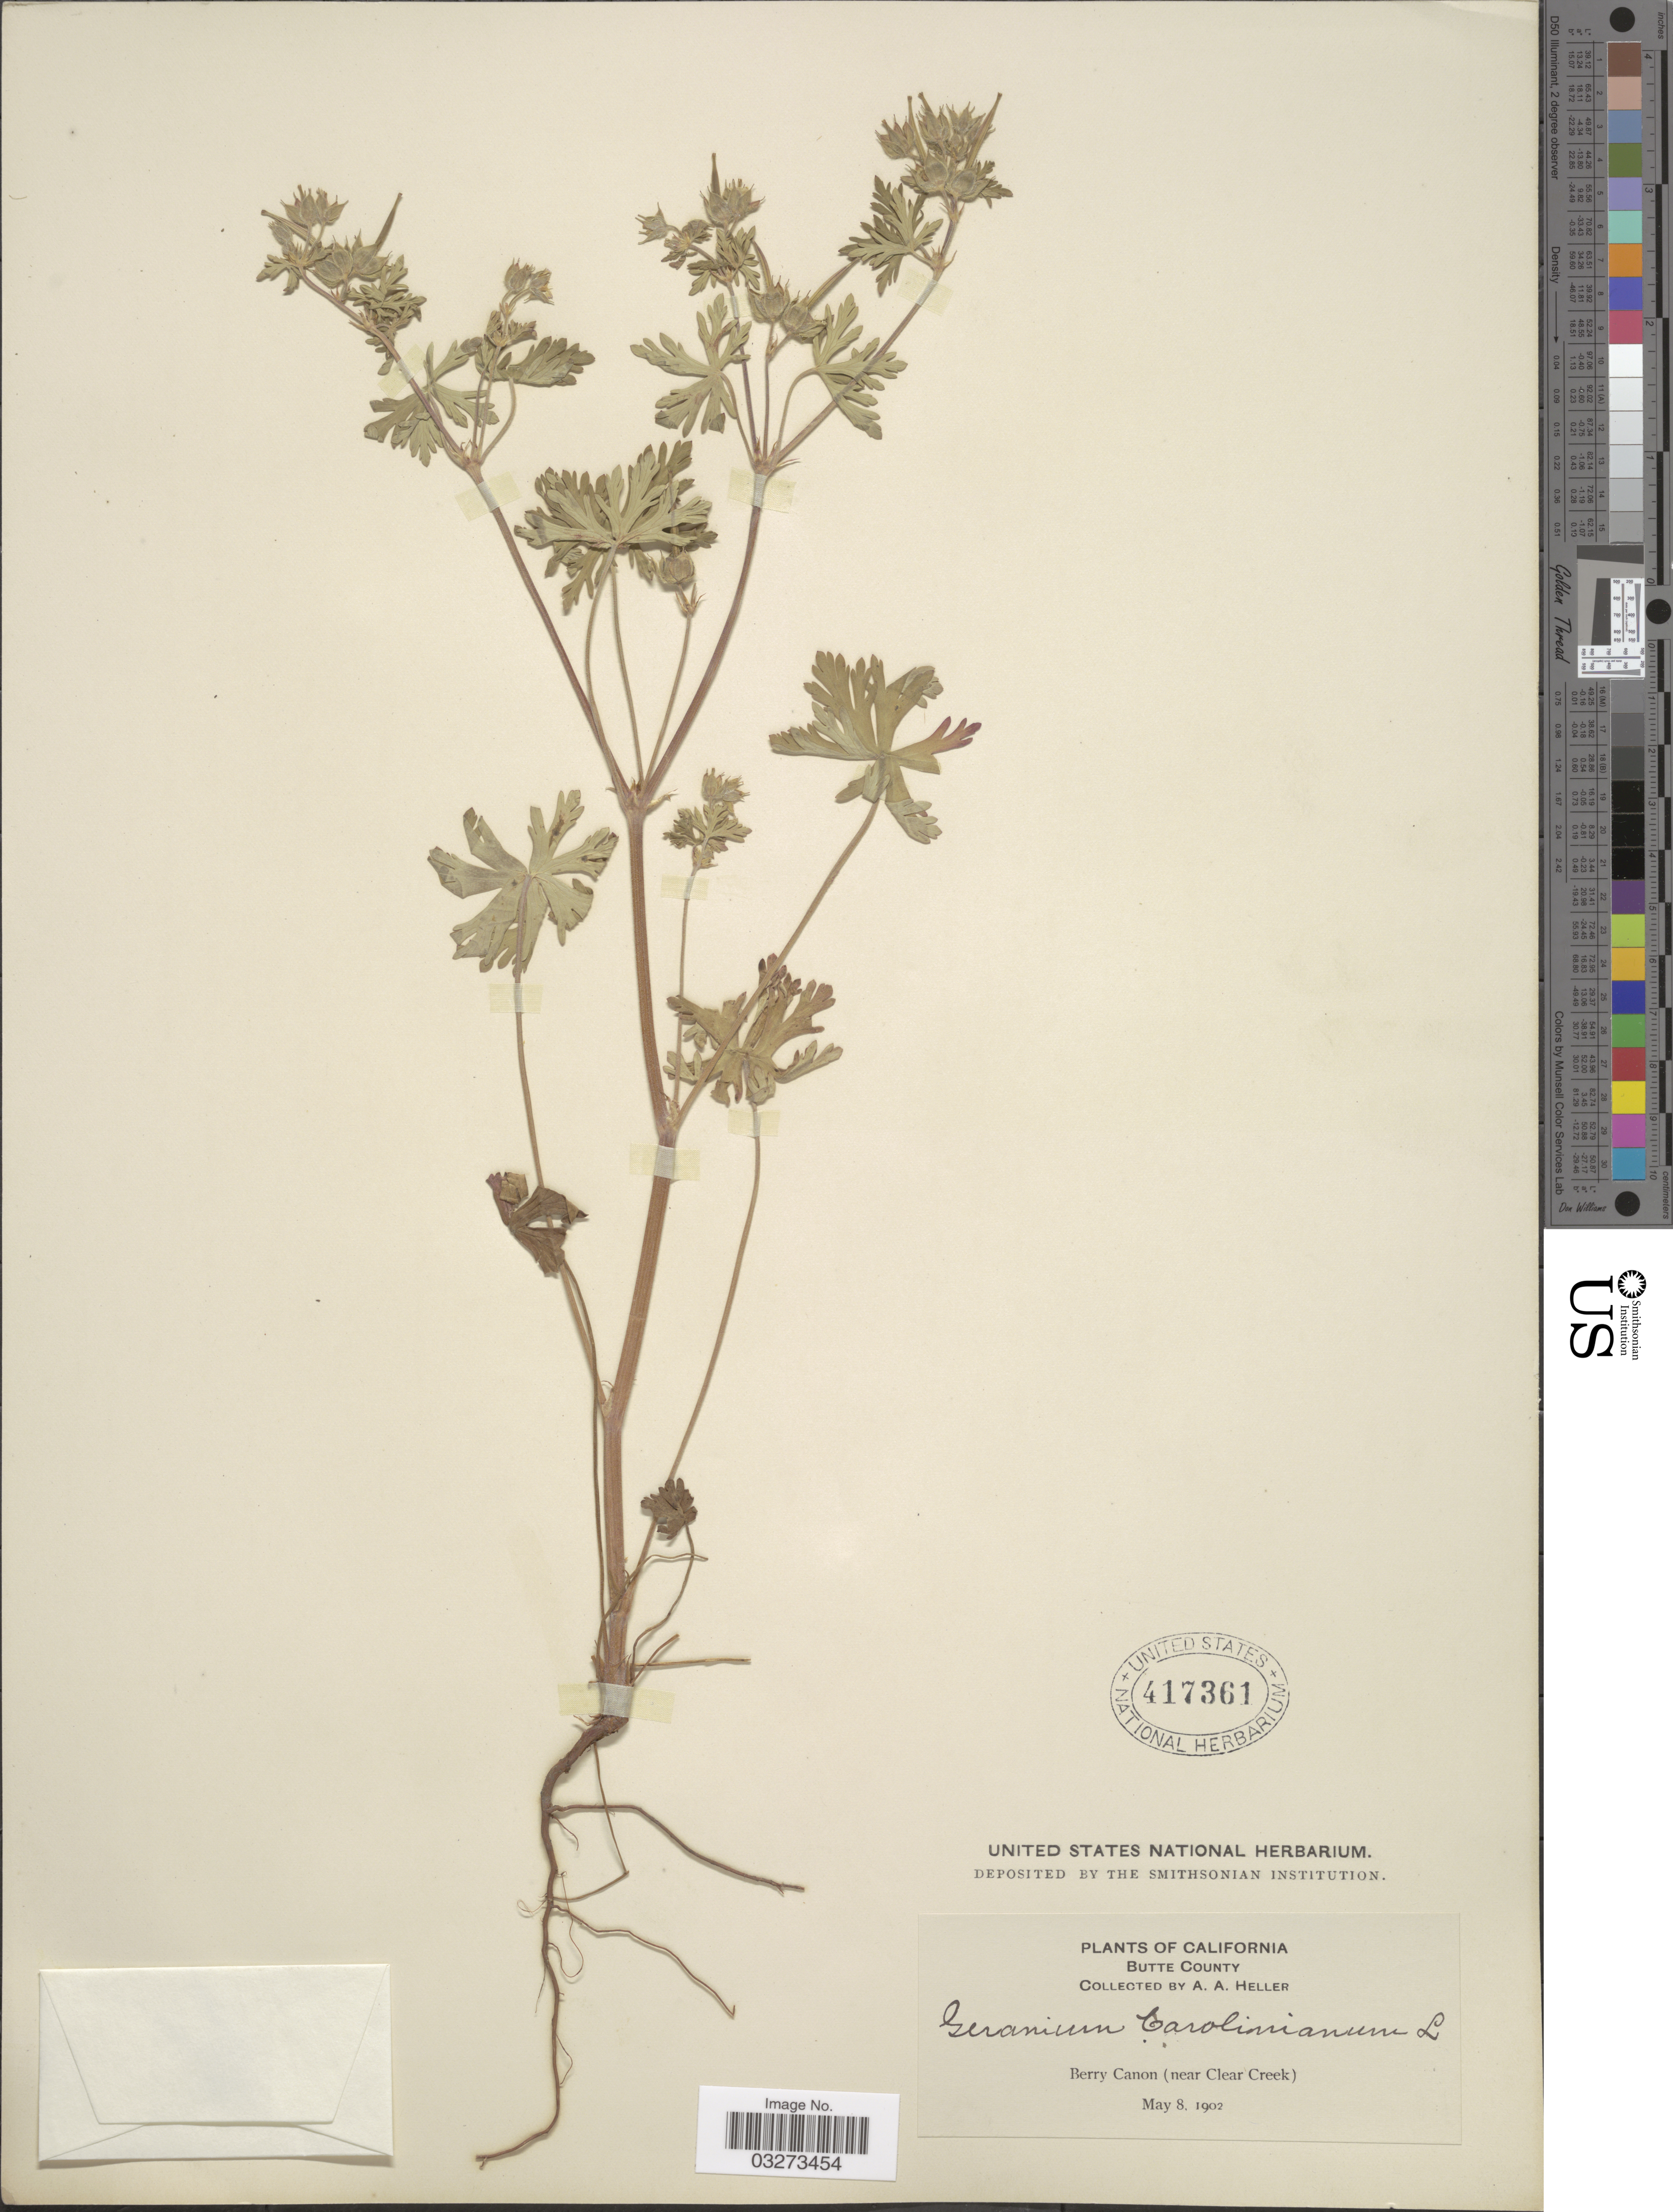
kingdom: Plantae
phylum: Tracheophyta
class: Magnoliopsida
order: Geraniales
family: Geraniaceae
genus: Geranium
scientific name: Geranium carolinianum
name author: L.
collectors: A. A. Heller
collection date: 1902-05-08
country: United States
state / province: California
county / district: Butte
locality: Butte County, Berry Canon (near Clear Creek).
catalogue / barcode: US 417361